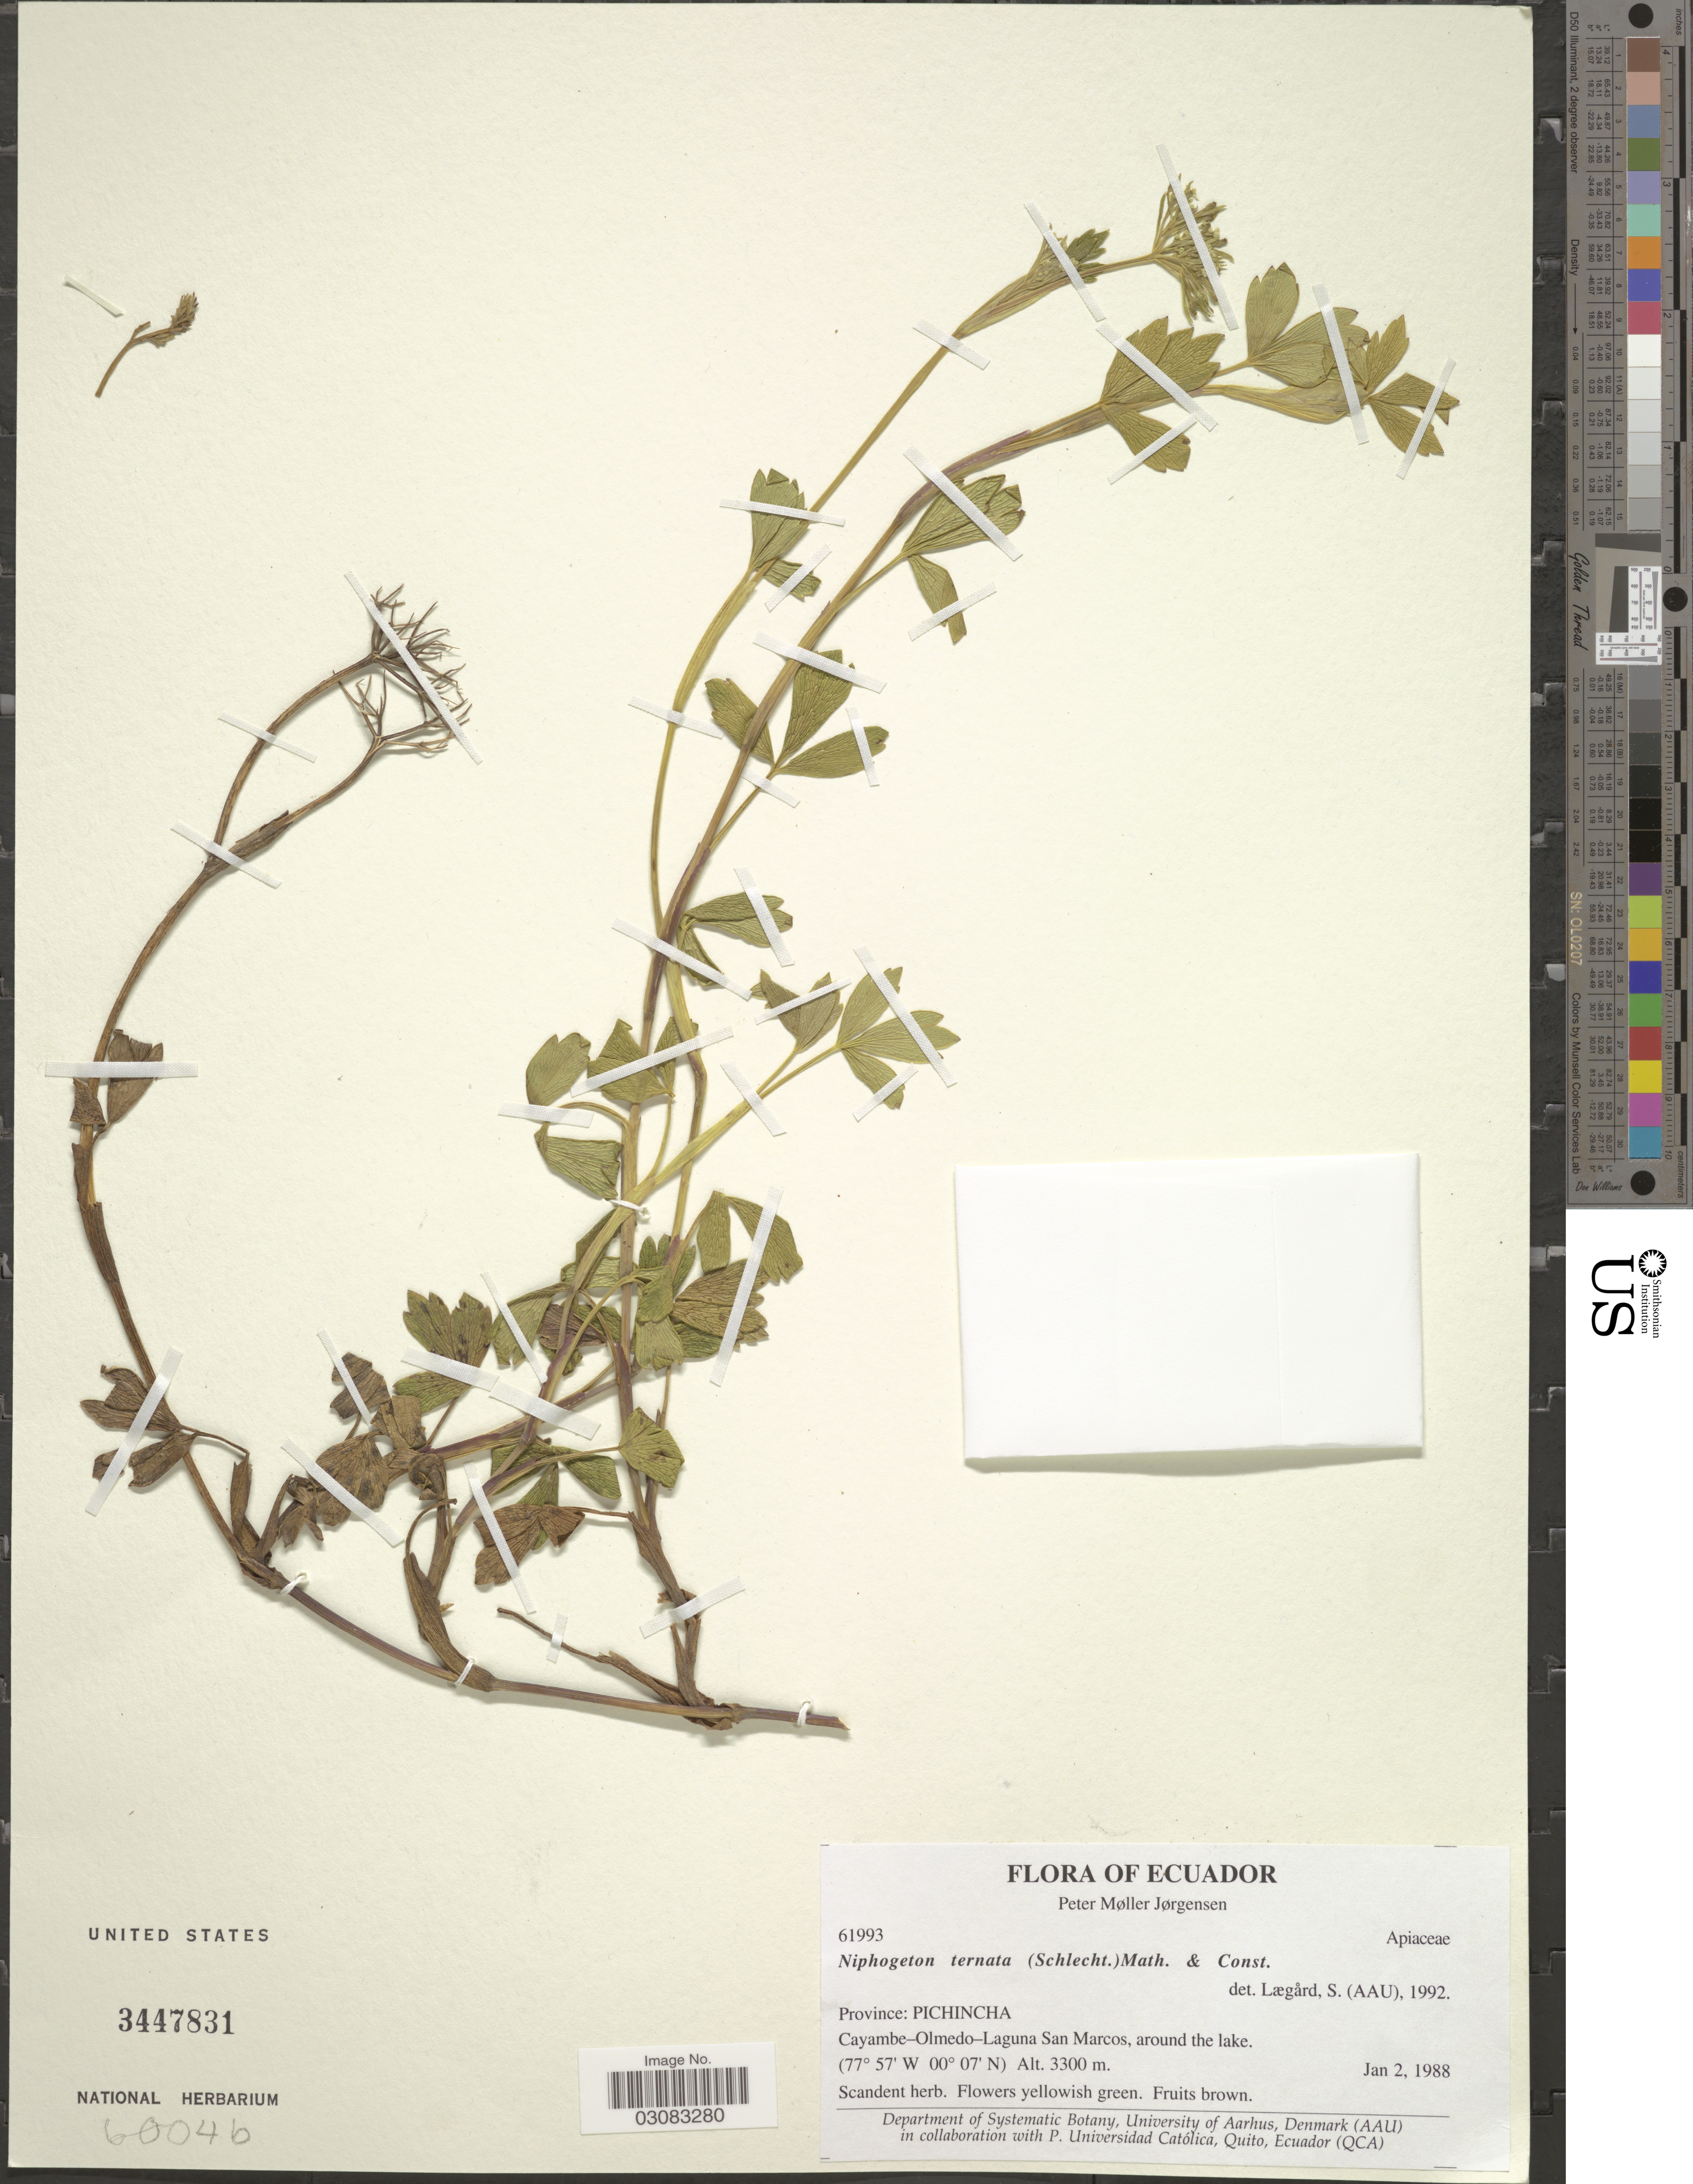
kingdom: Plantae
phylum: Tracheophyta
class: Magnoliopsida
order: Apiales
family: Apiaceae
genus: Niphogeton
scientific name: Niphogeton ternata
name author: (Willd. ex Schltr.) Mathias & Constance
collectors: P. M. Jørgensen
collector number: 61993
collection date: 1988-01-02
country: Ecuador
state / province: Pichincha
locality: Cayambe-Olmedo-Laguna San Marcos, around the lake.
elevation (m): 3300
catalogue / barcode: US 3447831